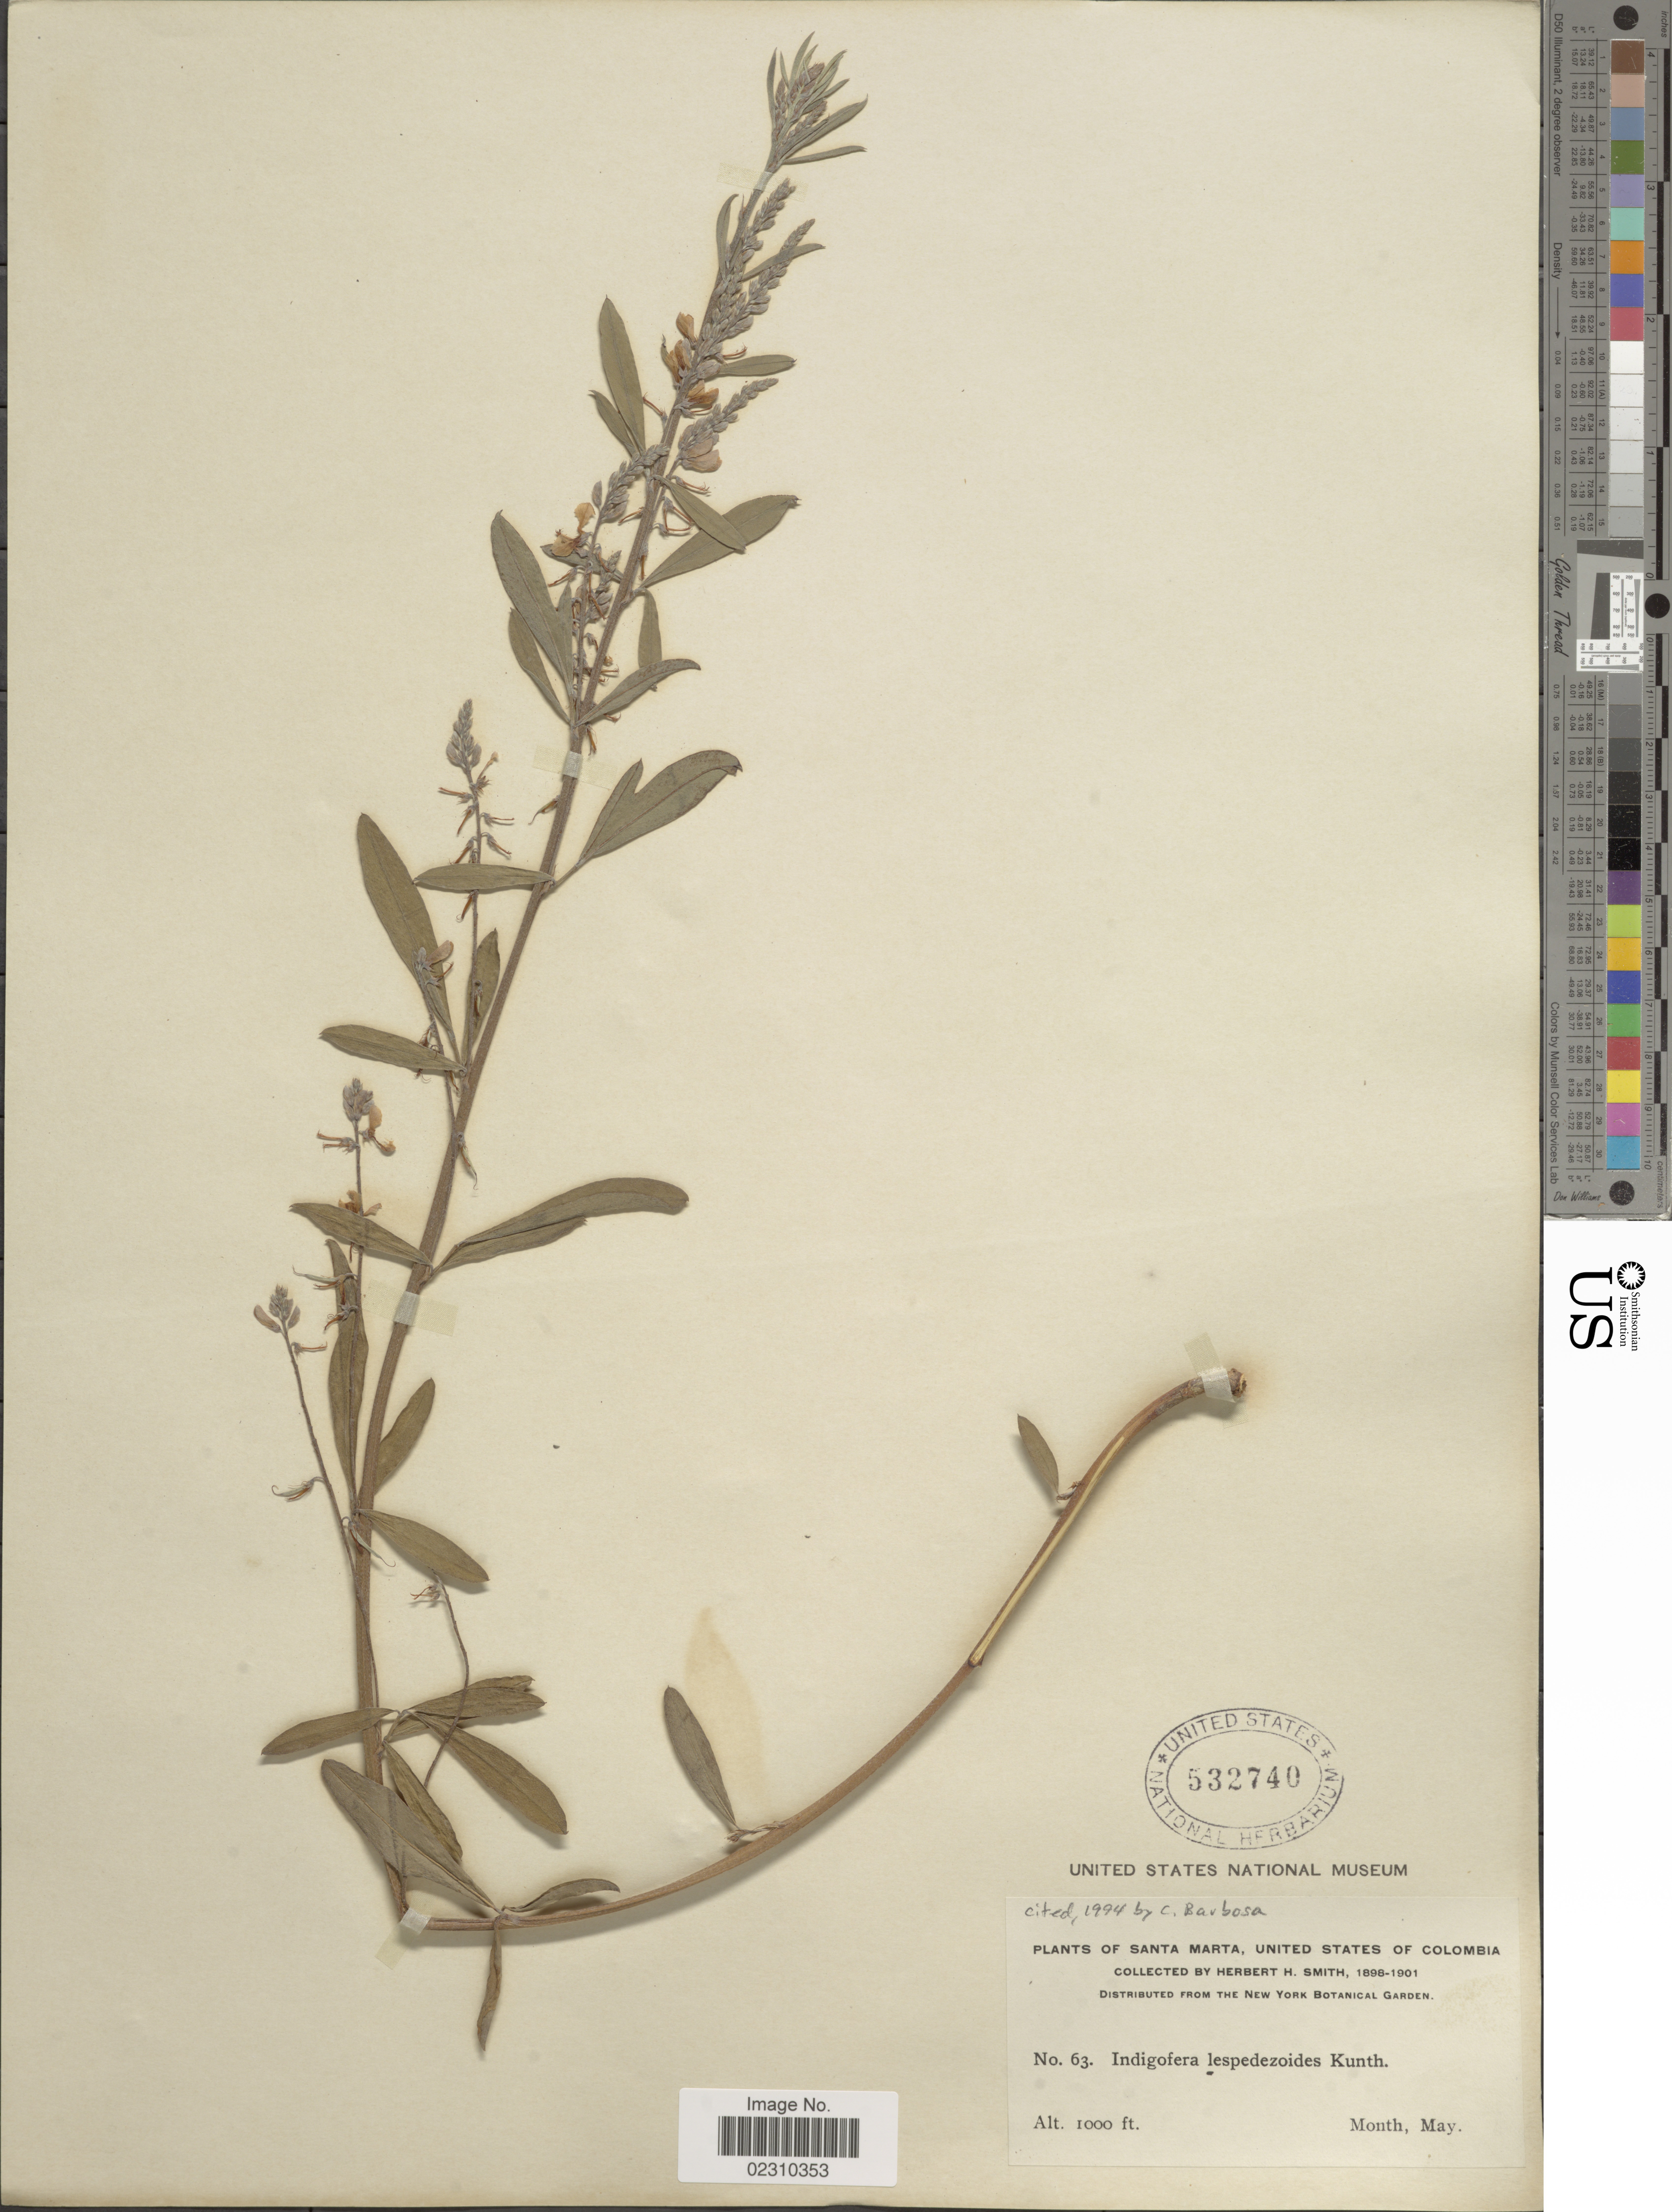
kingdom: Plantae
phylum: Tracheophyta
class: Magnoliopsida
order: Fabales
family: Fabaceae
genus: Indigofera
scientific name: Indigofera lespedezioides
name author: Kunth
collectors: Herbert H. Smith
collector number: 63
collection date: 1898-05/1901-05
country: Colombia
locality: Santa Marta, United States of Colombia.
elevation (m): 305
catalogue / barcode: US 532740